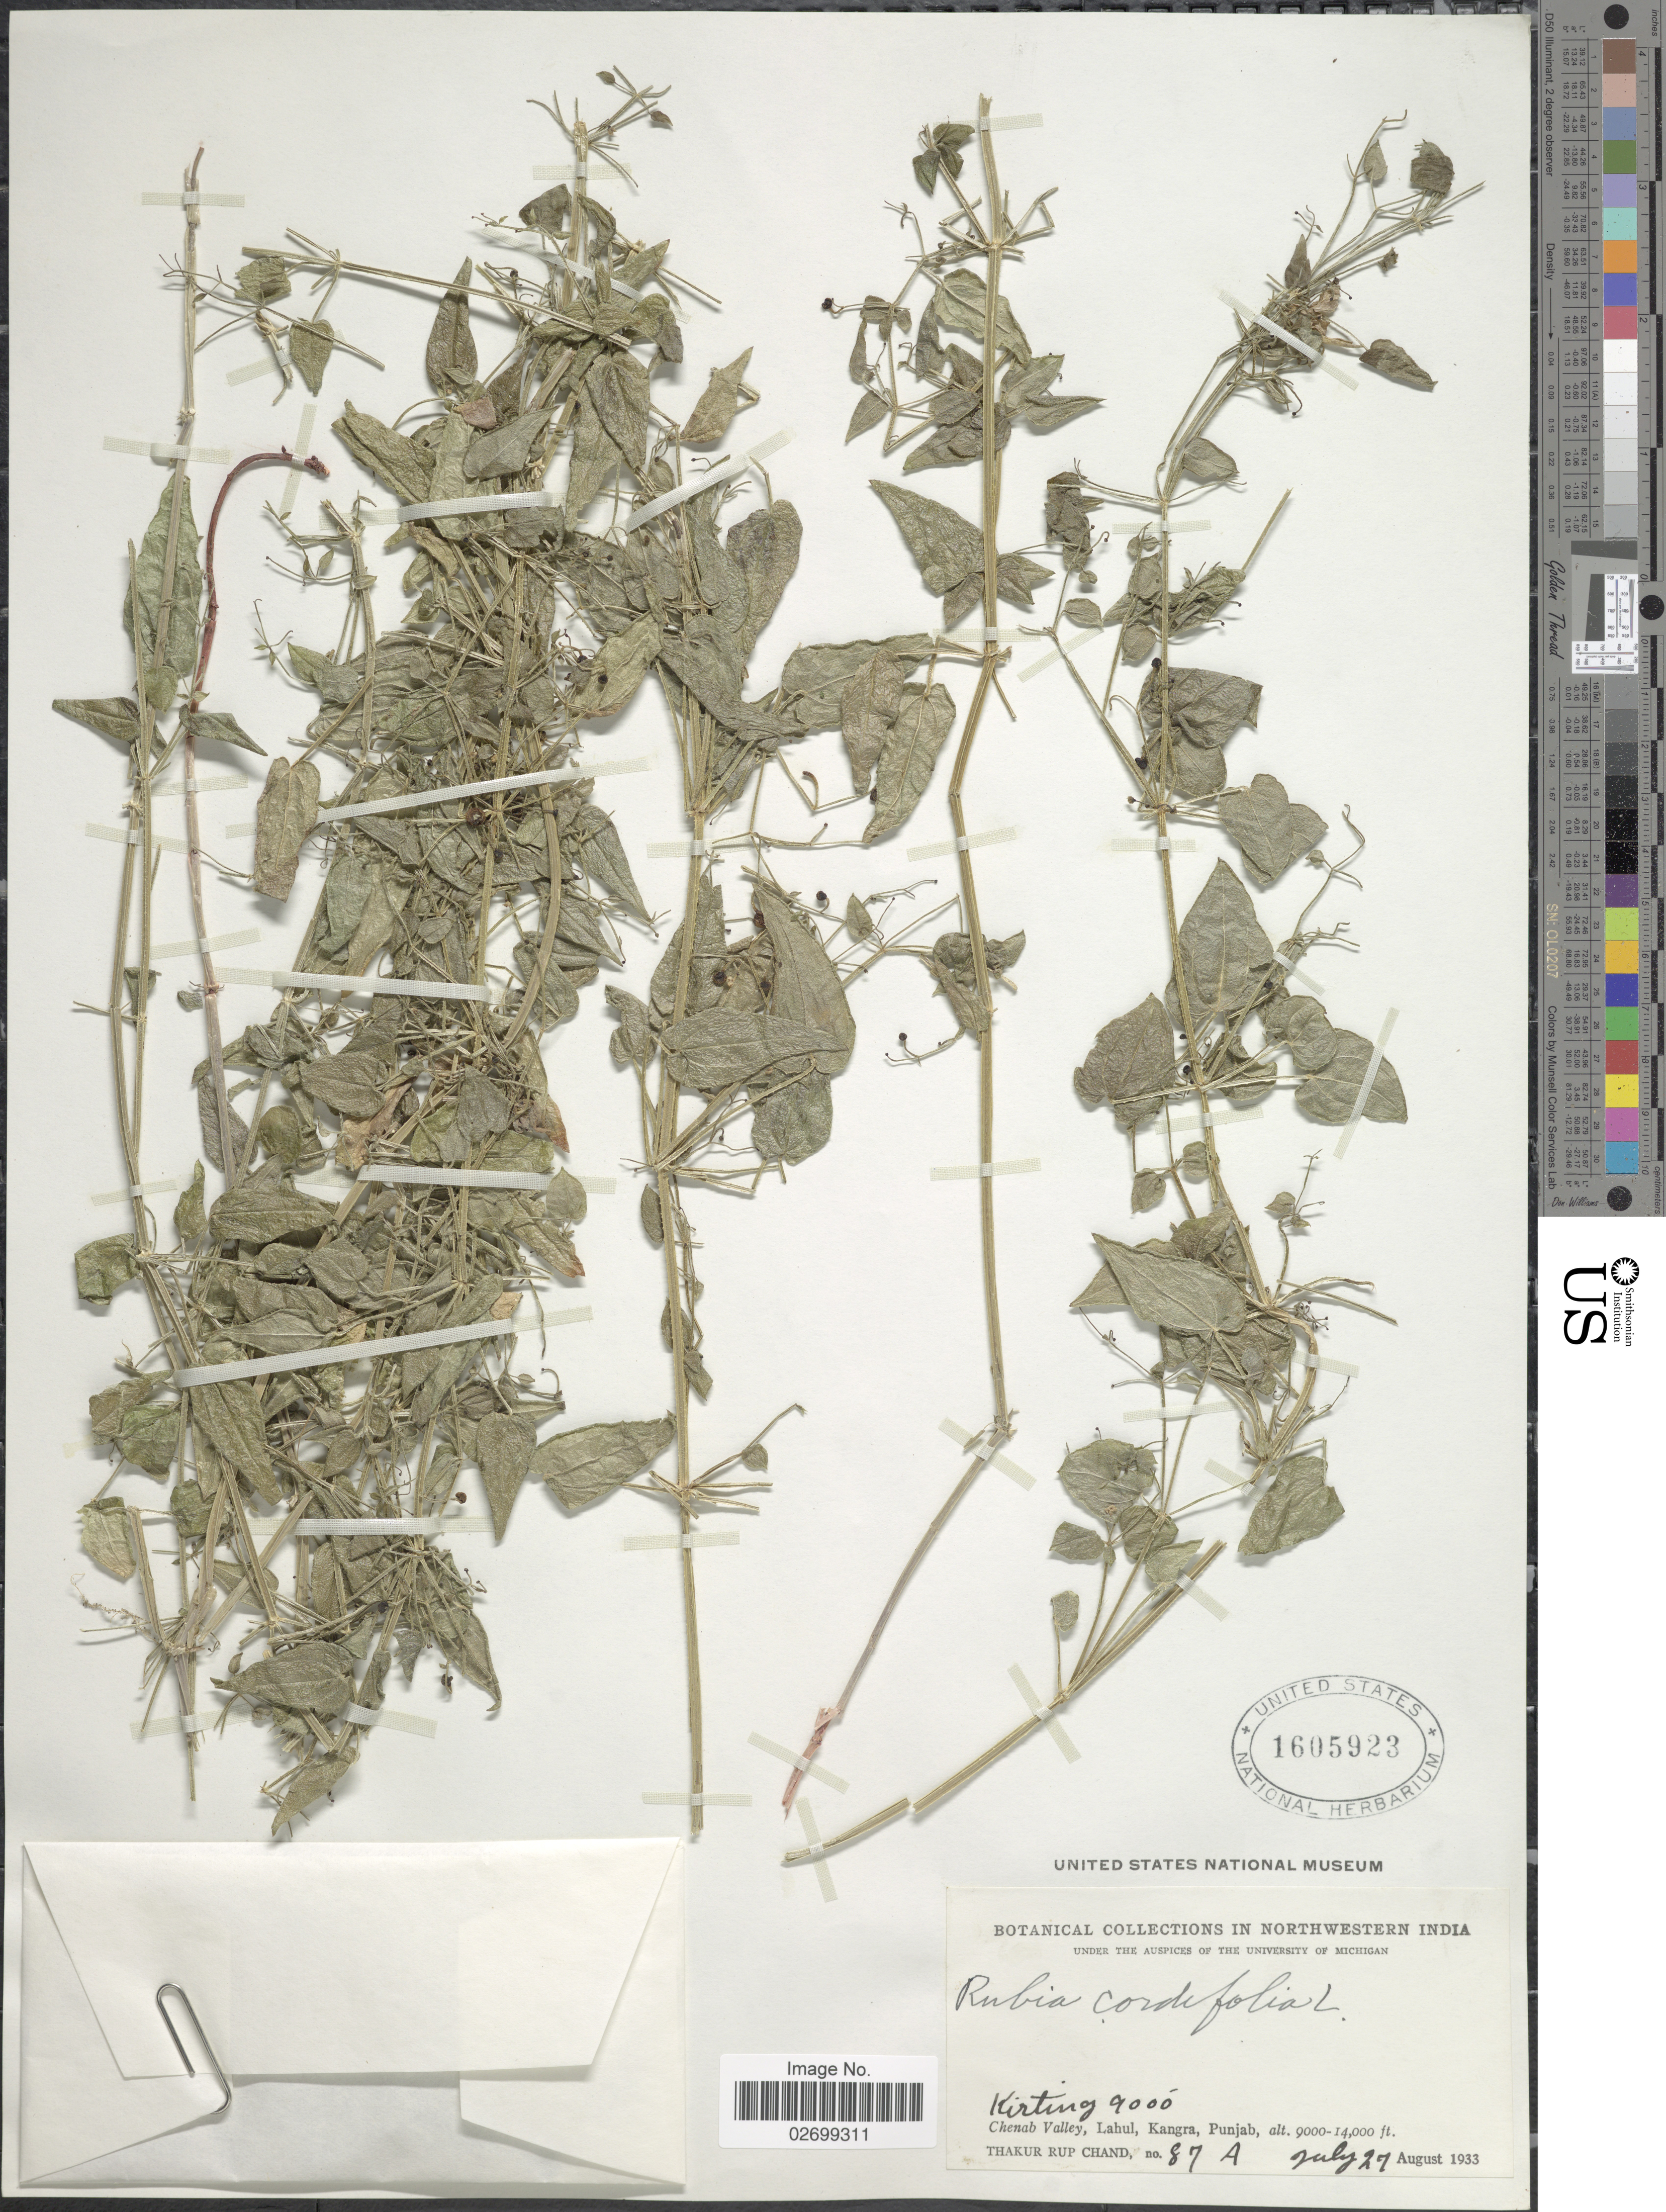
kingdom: Plantae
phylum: Tracheophyta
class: Magnoliopsida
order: Gentianales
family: Rubiaceae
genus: Rubia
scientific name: Rubia cordifolia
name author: L.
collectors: T. R. Chand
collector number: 87S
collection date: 1933-07-27/1933-08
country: India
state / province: Punjab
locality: Northwestern India, Kirting, Chenab Valley, Lahul, Kangra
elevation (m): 2743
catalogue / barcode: US 1605923